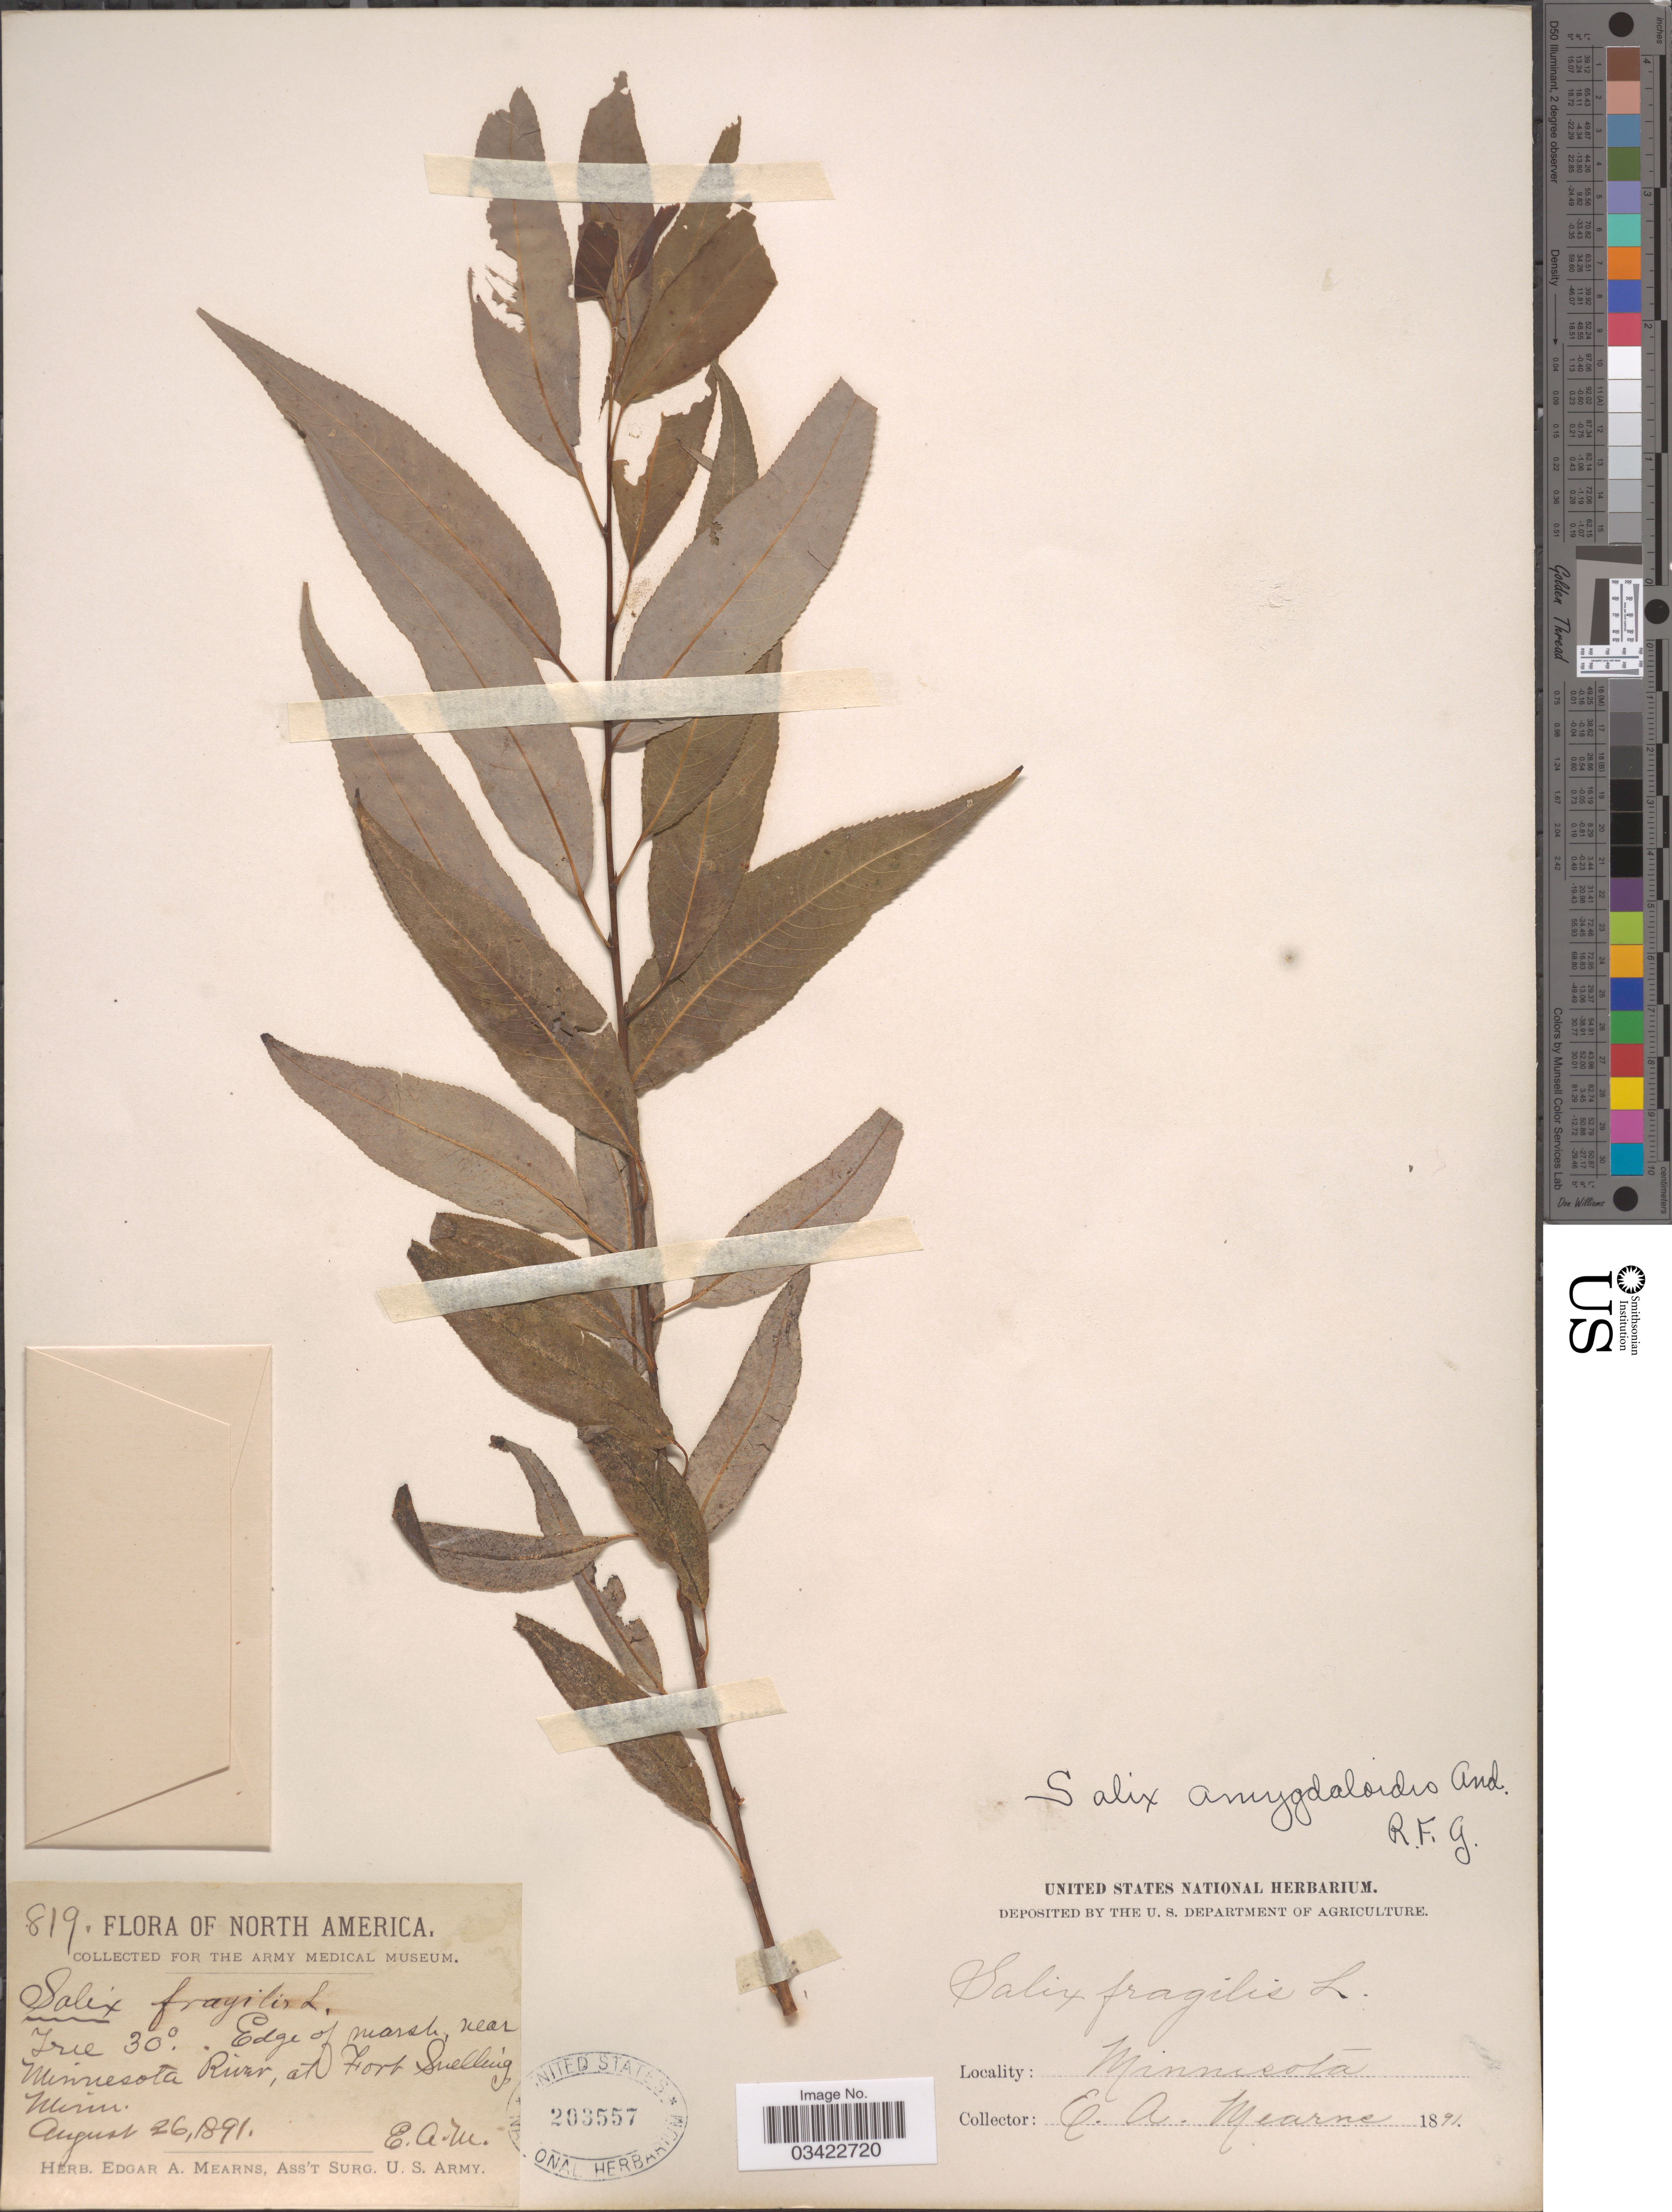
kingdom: Plantae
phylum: Tracheophyta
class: Magnoliopsida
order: Malpighiales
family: Salicaceae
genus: Salix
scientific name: Salix amygdaloides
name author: Andersson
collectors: E. A. Mearns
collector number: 819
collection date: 1891-08-26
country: United States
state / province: Minnesota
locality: Near Minnesota River, at Fort Snelling.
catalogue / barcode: US 203557